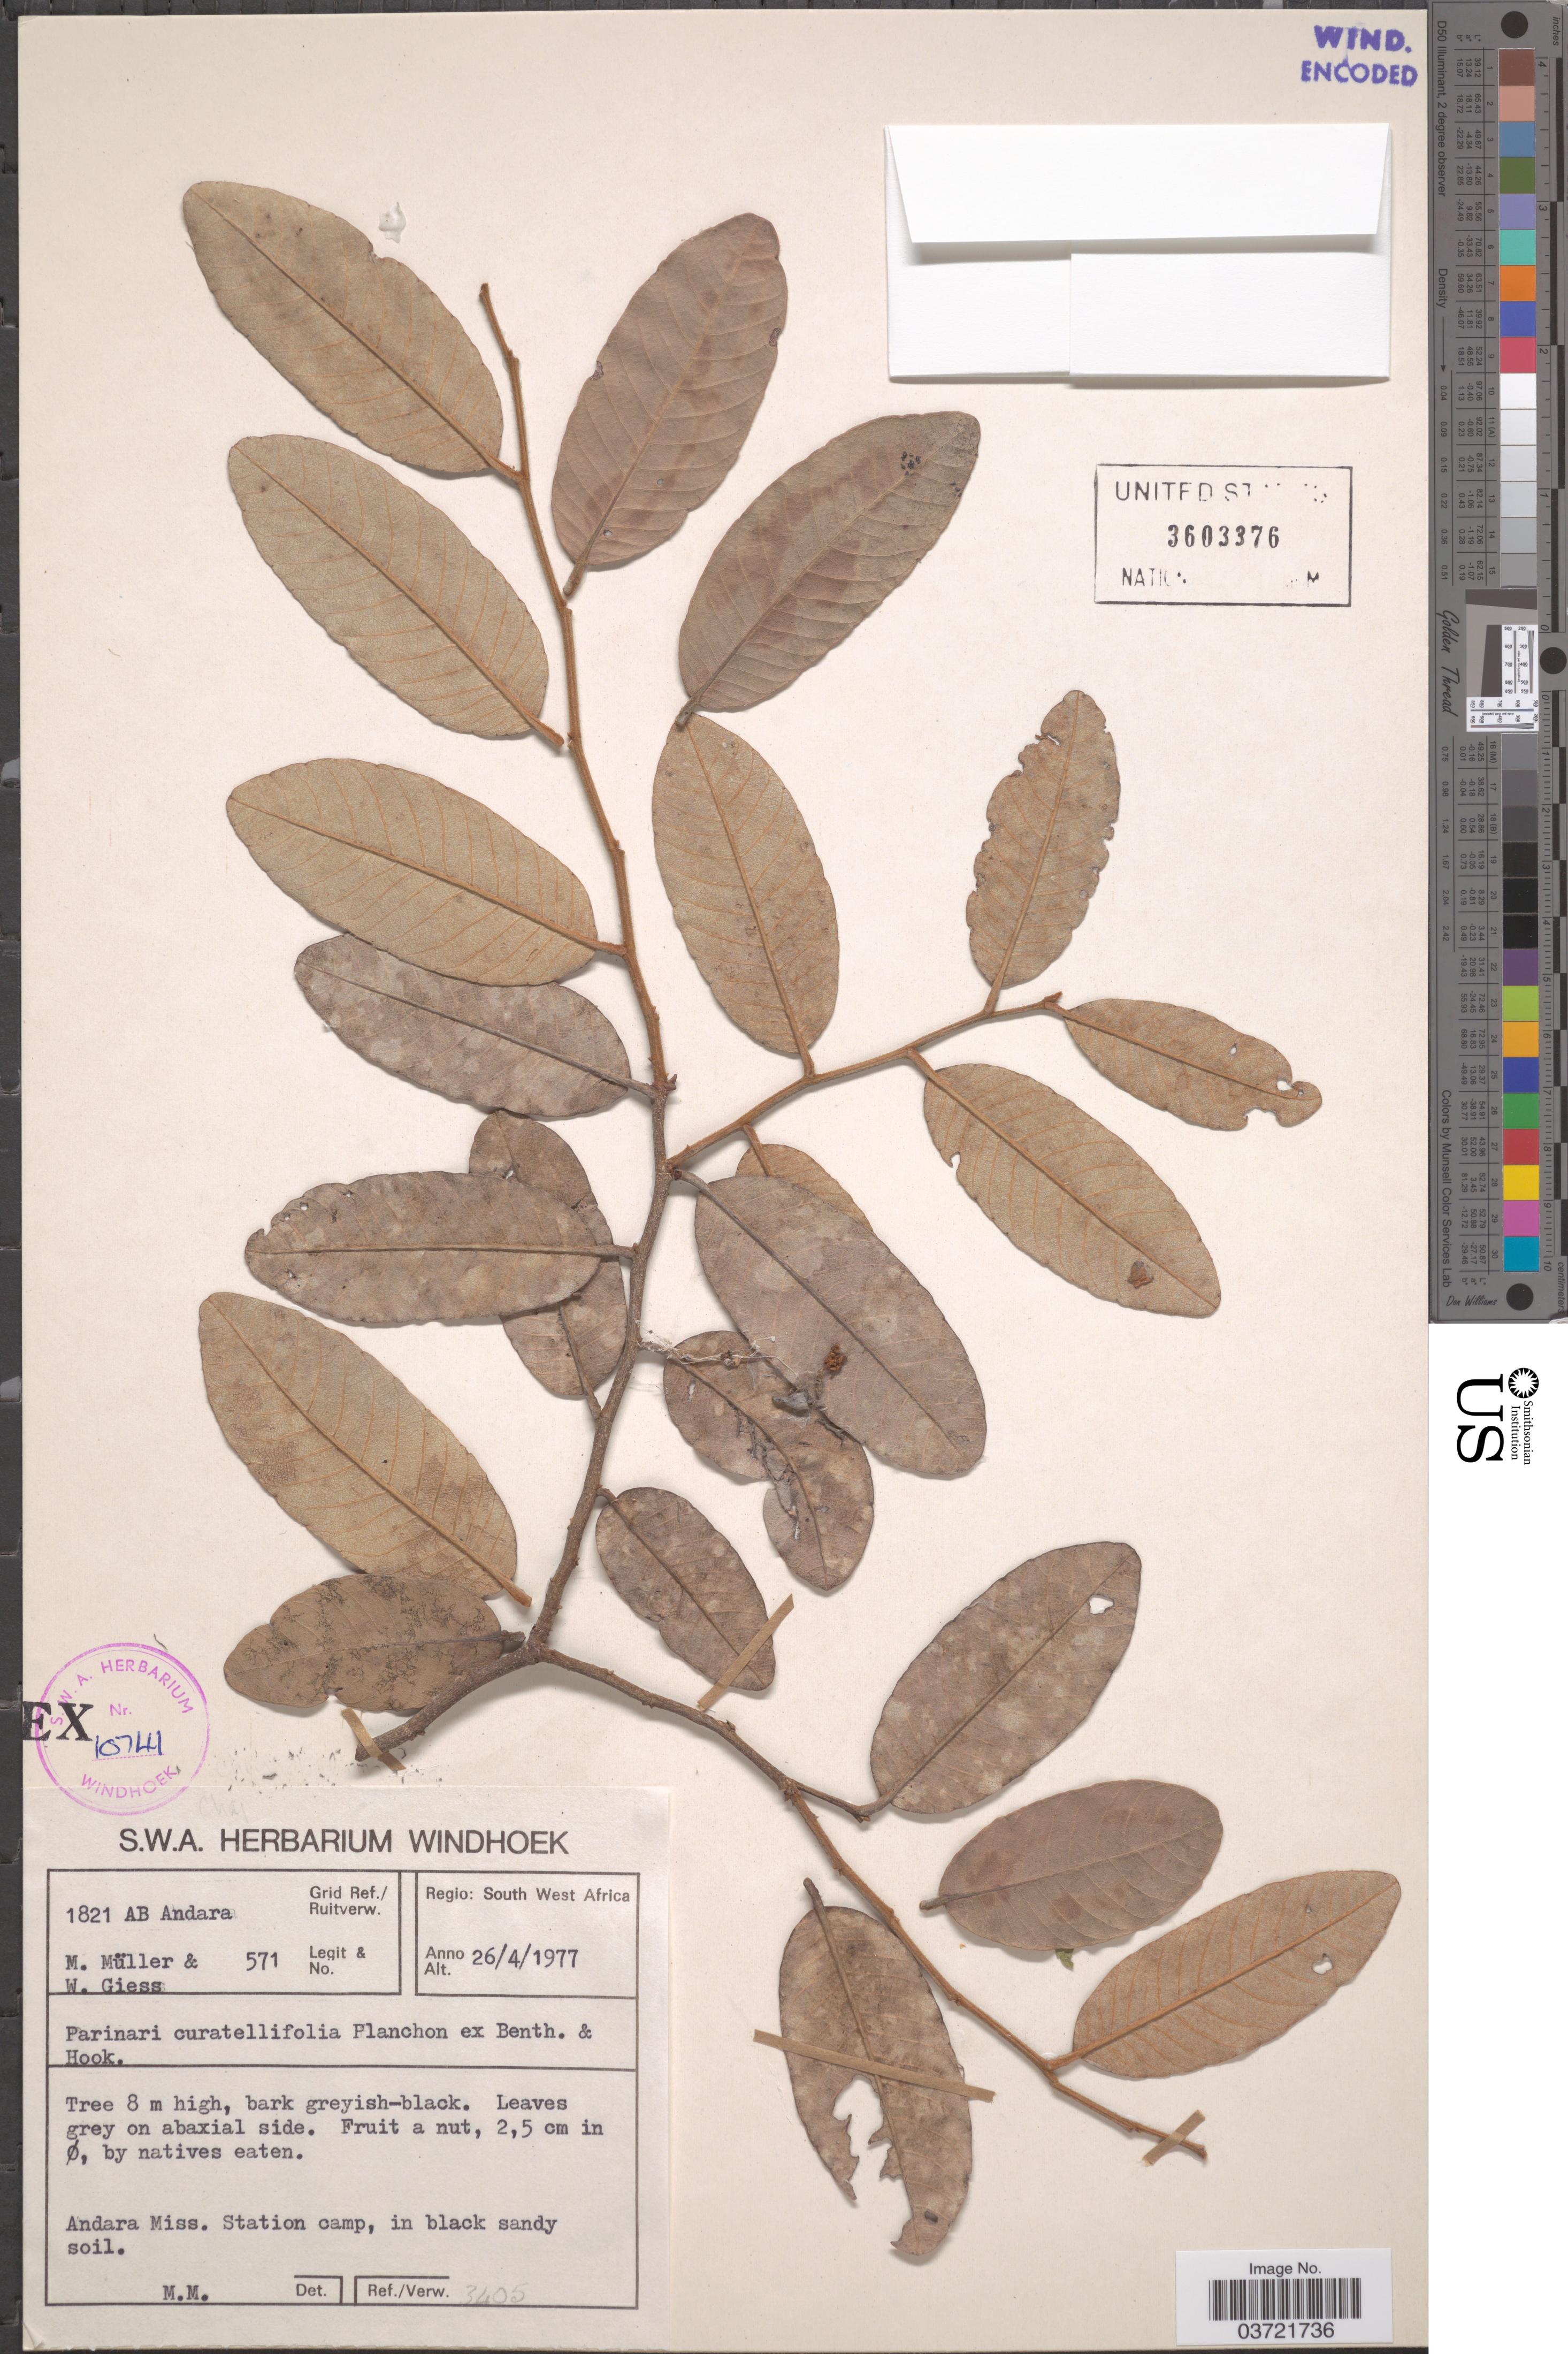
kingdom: Plantae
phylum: Tracheophyta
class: Magnoliopsida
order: Malpighiales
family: Chrysobalanaceae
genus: Parinari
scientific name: Parinari curatellifolia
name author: Planch. ex Benth.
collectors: M. Müller & W. Giess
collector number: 571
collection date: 1977-04-26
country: Namibia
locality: Grid Ref./ Ruitverw 1821 AB Andara. Regio: South West Africa. Andara Miss. Station camp.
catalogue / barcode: US 3603376